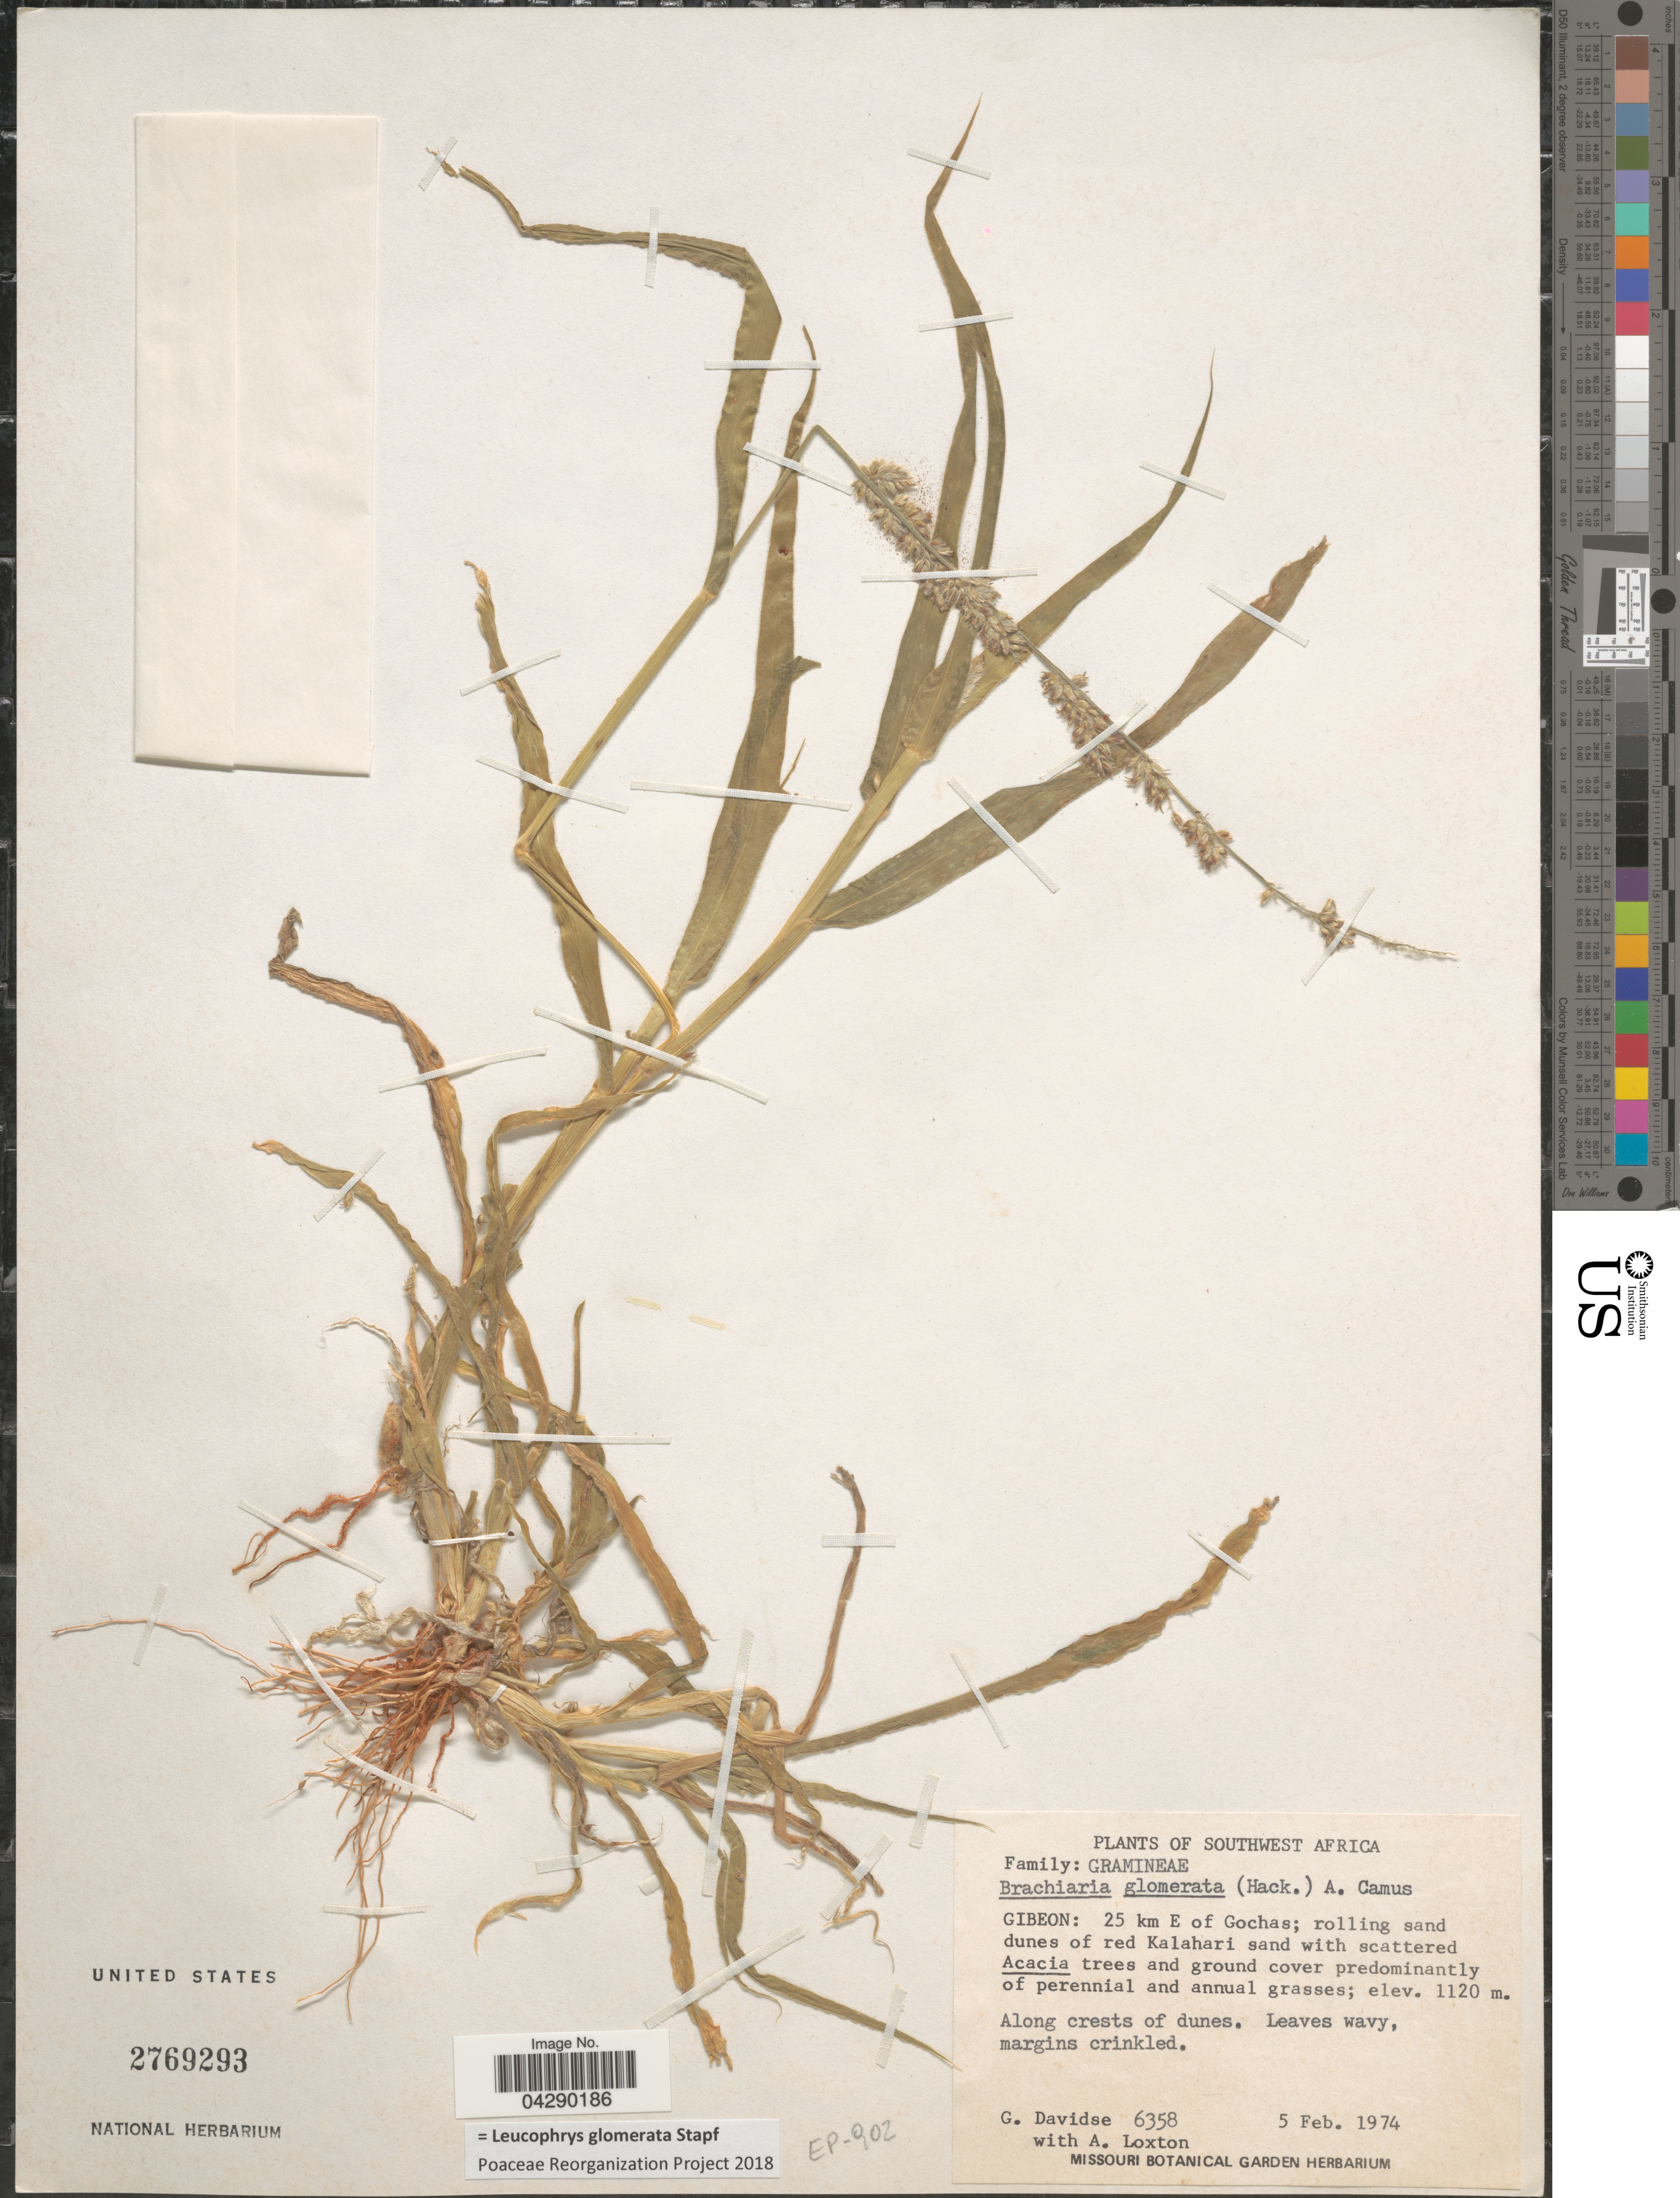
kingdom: Plantae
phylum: Tracheophyta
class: Liliopsida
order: Poales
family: Poaceae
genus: Leucophrys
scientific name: Leucophrys glomerata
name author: Stapf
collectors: G. Davidse & A. Loxton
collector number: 6358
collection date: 1974-02-05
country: Namibia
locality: Southwest Africa. Gibeon: 25 km E of Gochas; rolling sand dunes of red Kalahari sand. Along crests of dunes.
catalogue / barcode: US 2769293